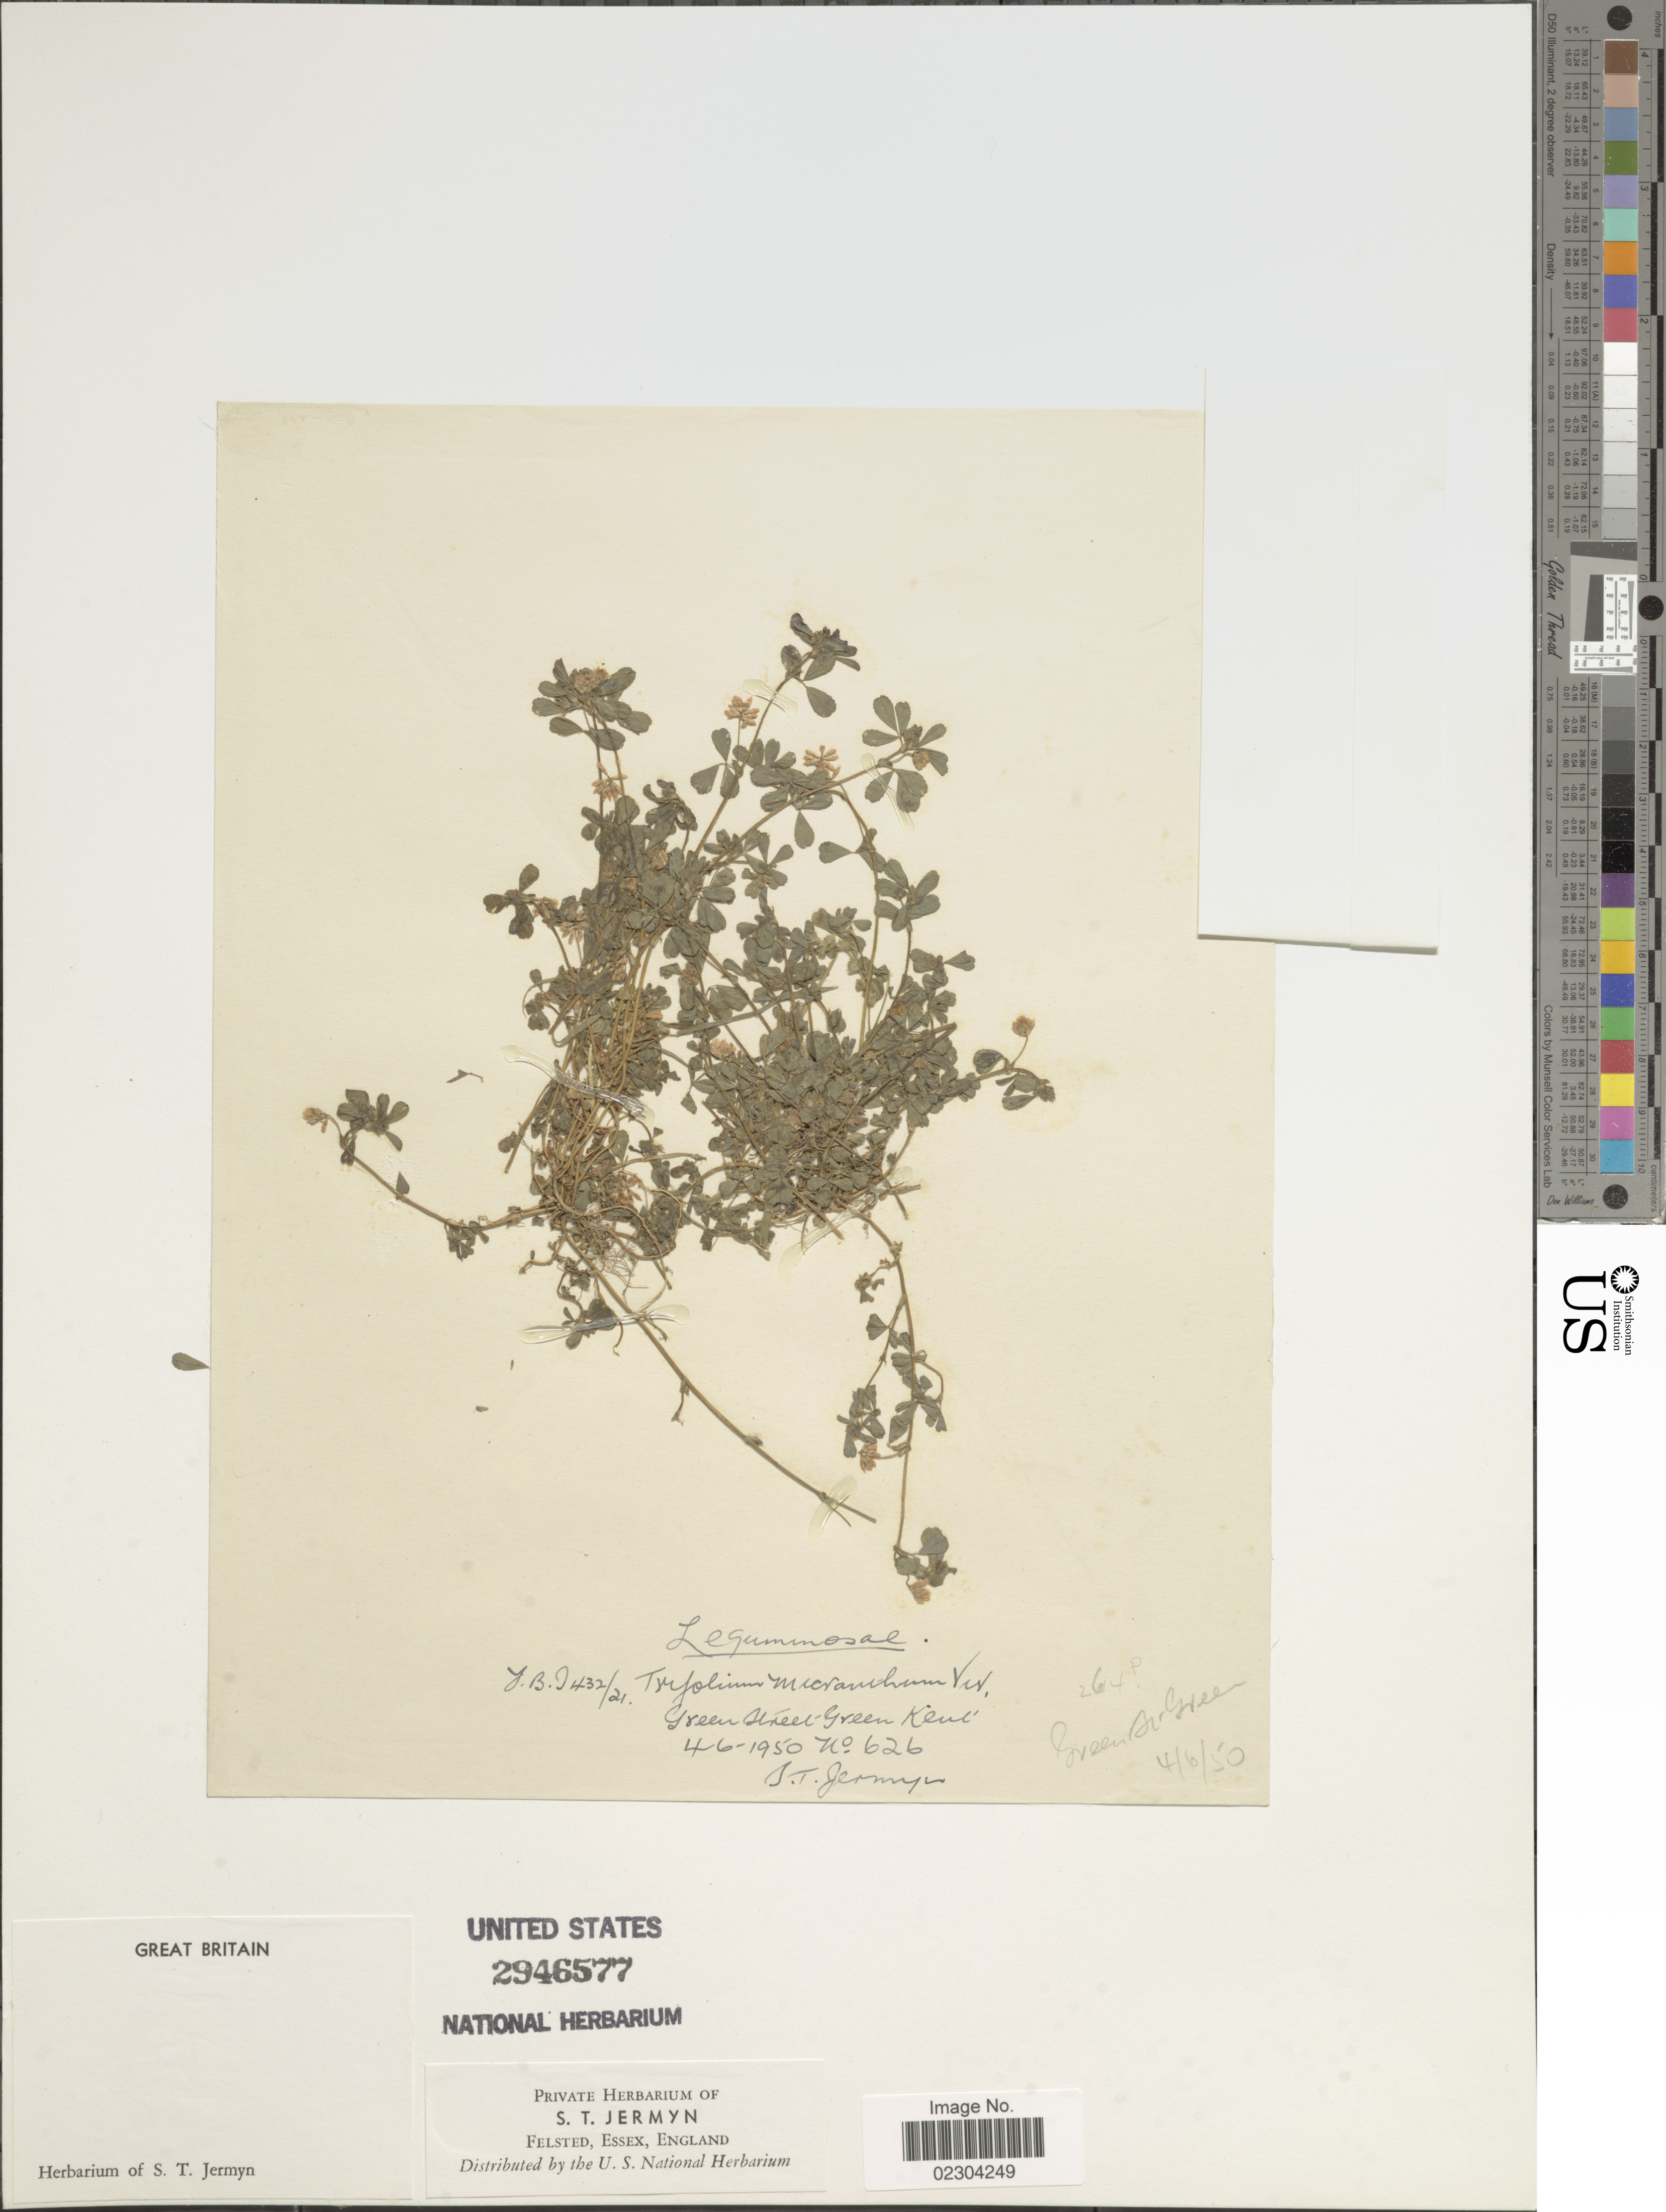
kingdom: Plantae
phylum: Tracheophyta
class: Magnoliopsida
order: Fabales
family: Fabaceae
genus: Trifolium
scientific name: Trifolium micranthum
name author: Viv.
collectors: S. Jermyn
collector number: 626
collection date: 1950-06-04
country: United Kingdom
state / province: England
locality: Greenstreet, Grren, Kent, Great Britain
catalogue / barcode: US 2946577